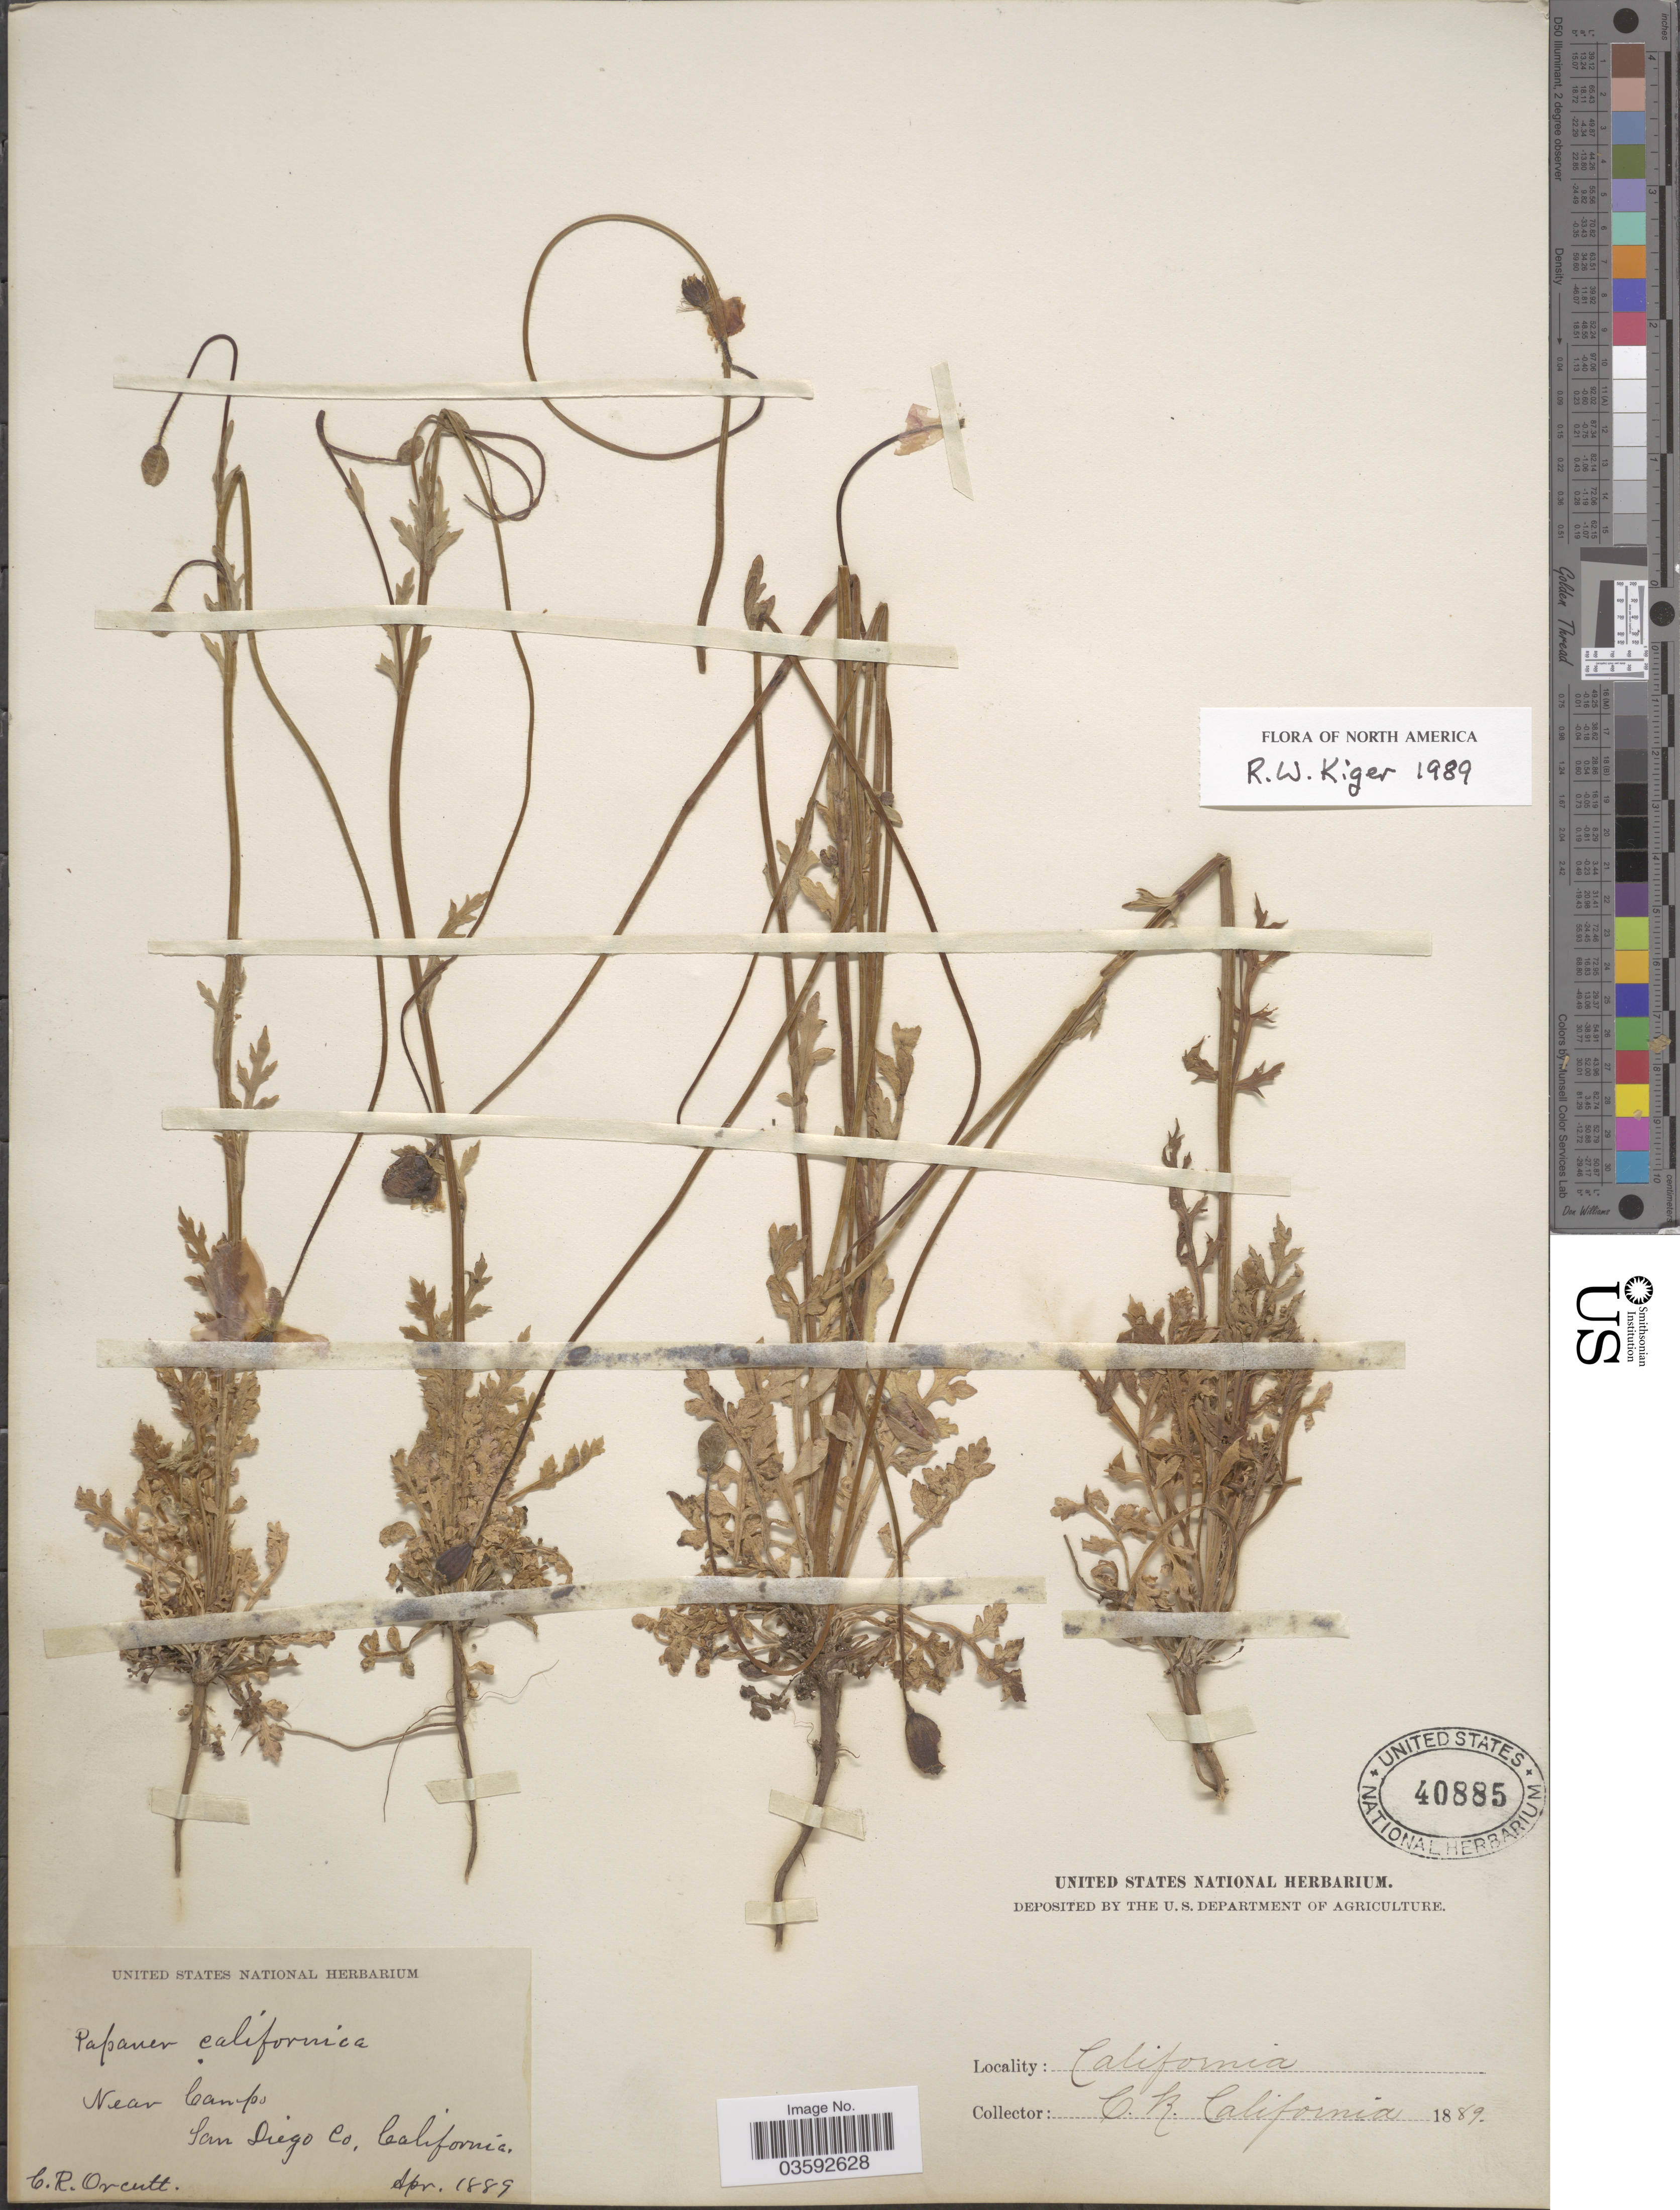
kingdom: Plantae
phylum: Tracheophyta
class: Magnoliopsida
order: Ranunculales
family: Papaveraceae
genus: Papaver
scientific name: Papaver californicum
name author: A. Gray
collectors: C. R. Orcutt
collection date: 1889-04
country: United States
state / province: California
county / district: San Diego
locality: Near Camp, San Diego Co.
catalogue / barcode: US 40885